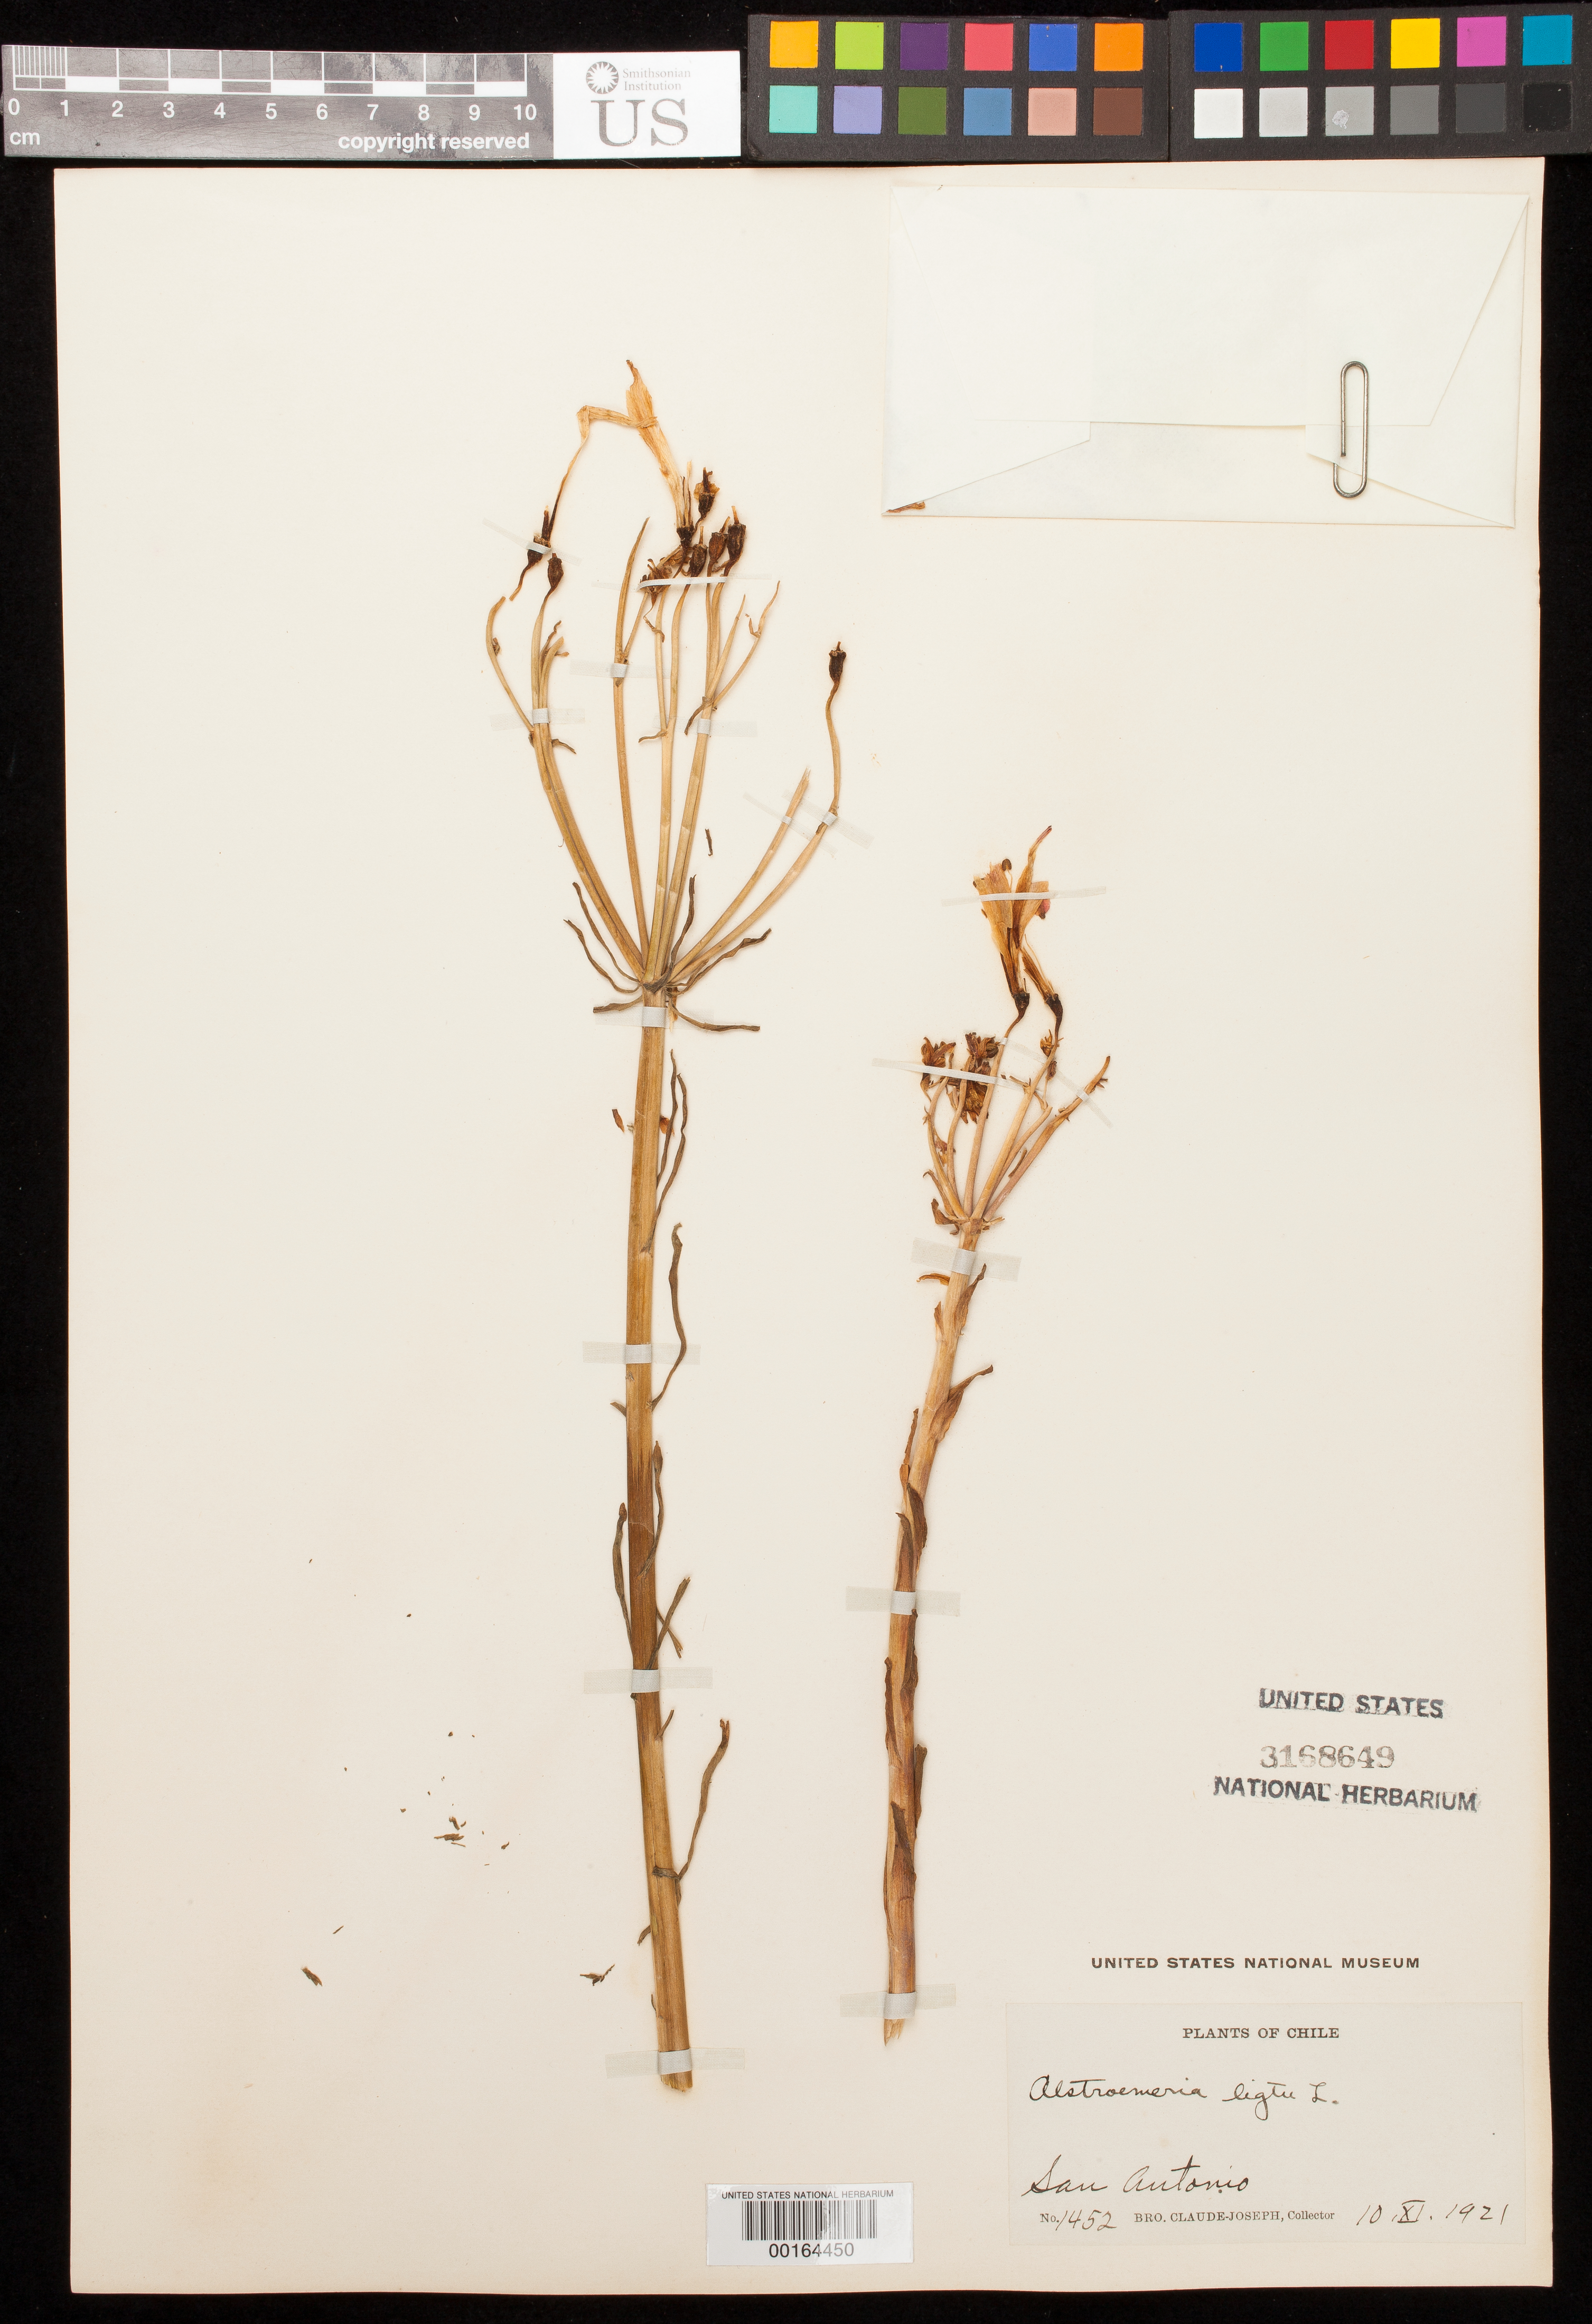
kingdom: Plantae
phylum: Tracheophyta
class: Liliopsida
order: Liliales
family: Alstroemeriaceae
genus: Alstroemeria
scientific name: Alstroemeria ligtu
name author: L.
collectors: Bro. Claude-Joseph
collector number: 1452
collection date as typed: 10 Nov 1921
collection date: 1921-11-10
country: Chile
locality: San antonio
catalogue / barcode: US 3168649